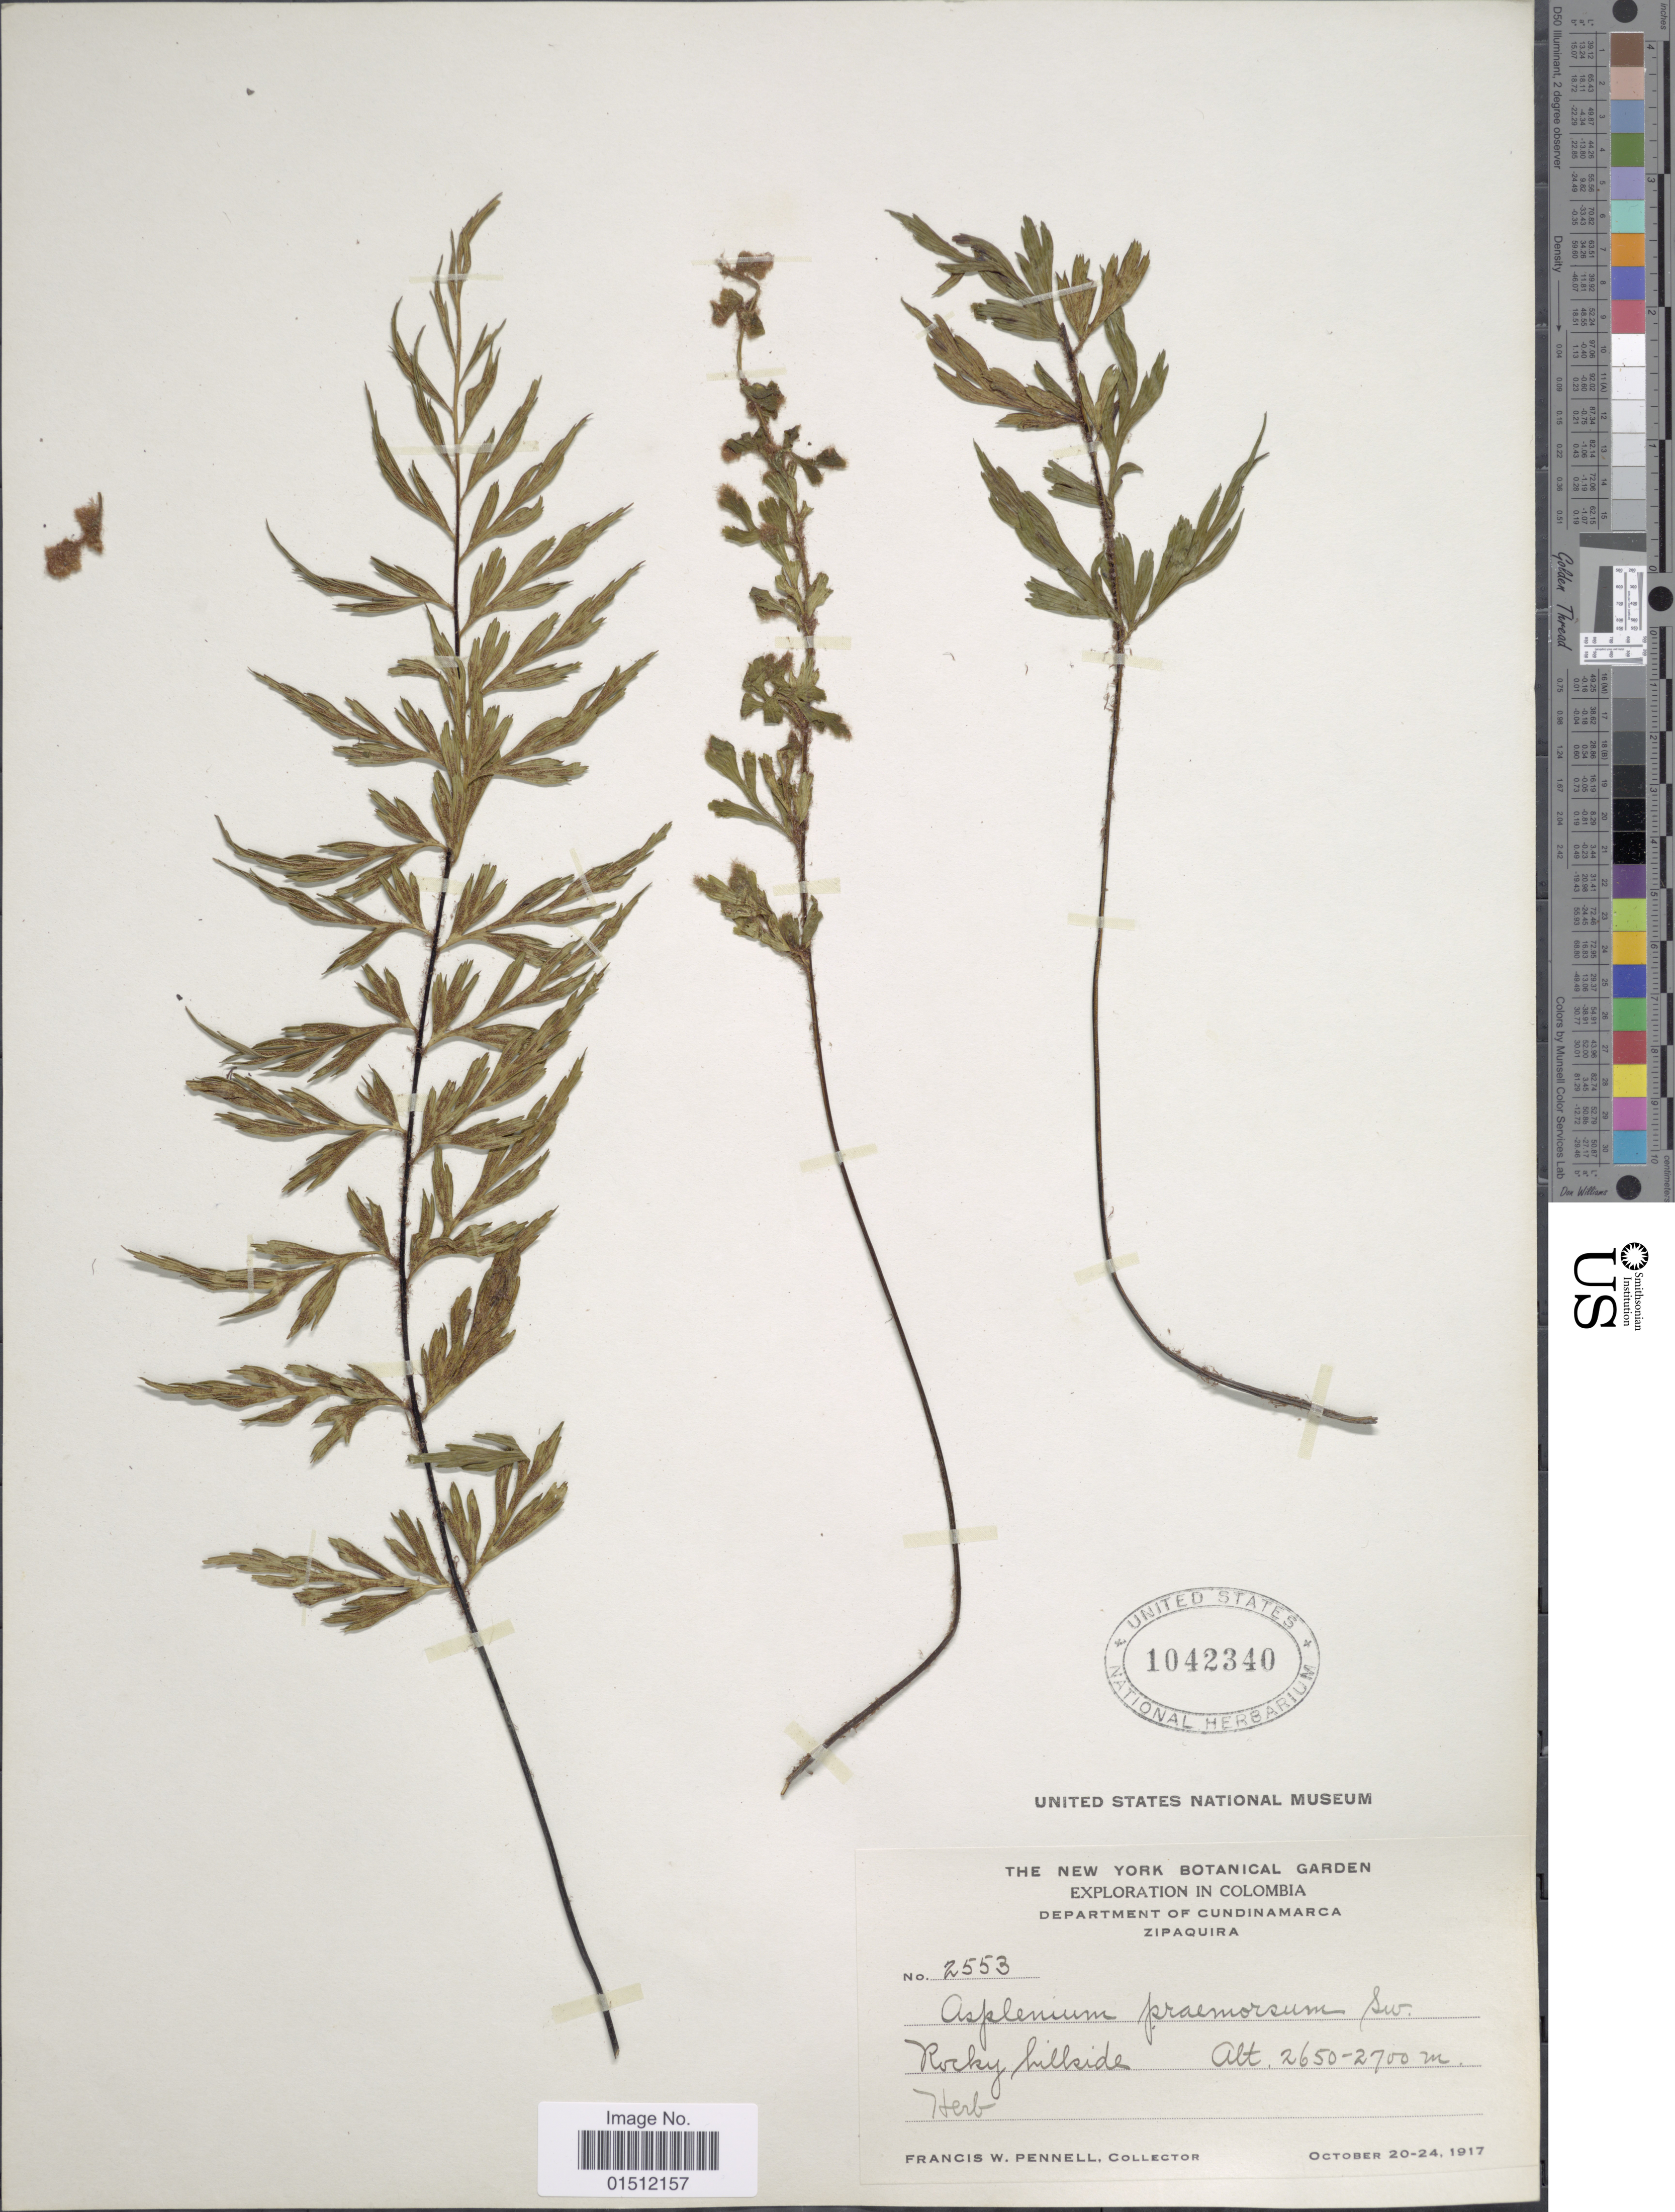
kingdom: Plantae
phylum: Tracheophyta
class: Polypodiopsida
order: Polypodiales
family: Aspleniaceae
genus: Asplenium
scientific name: Asplenium praemorsum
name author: Sw.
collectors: F. W. Pennell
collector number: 2553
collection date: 1917-10-20/1917-10-24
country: Colombia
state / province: Cundinamarca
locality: Department of Cundinamarca Zipaquira, Rocky hillside.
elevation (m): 2650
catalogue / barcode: US 1042340